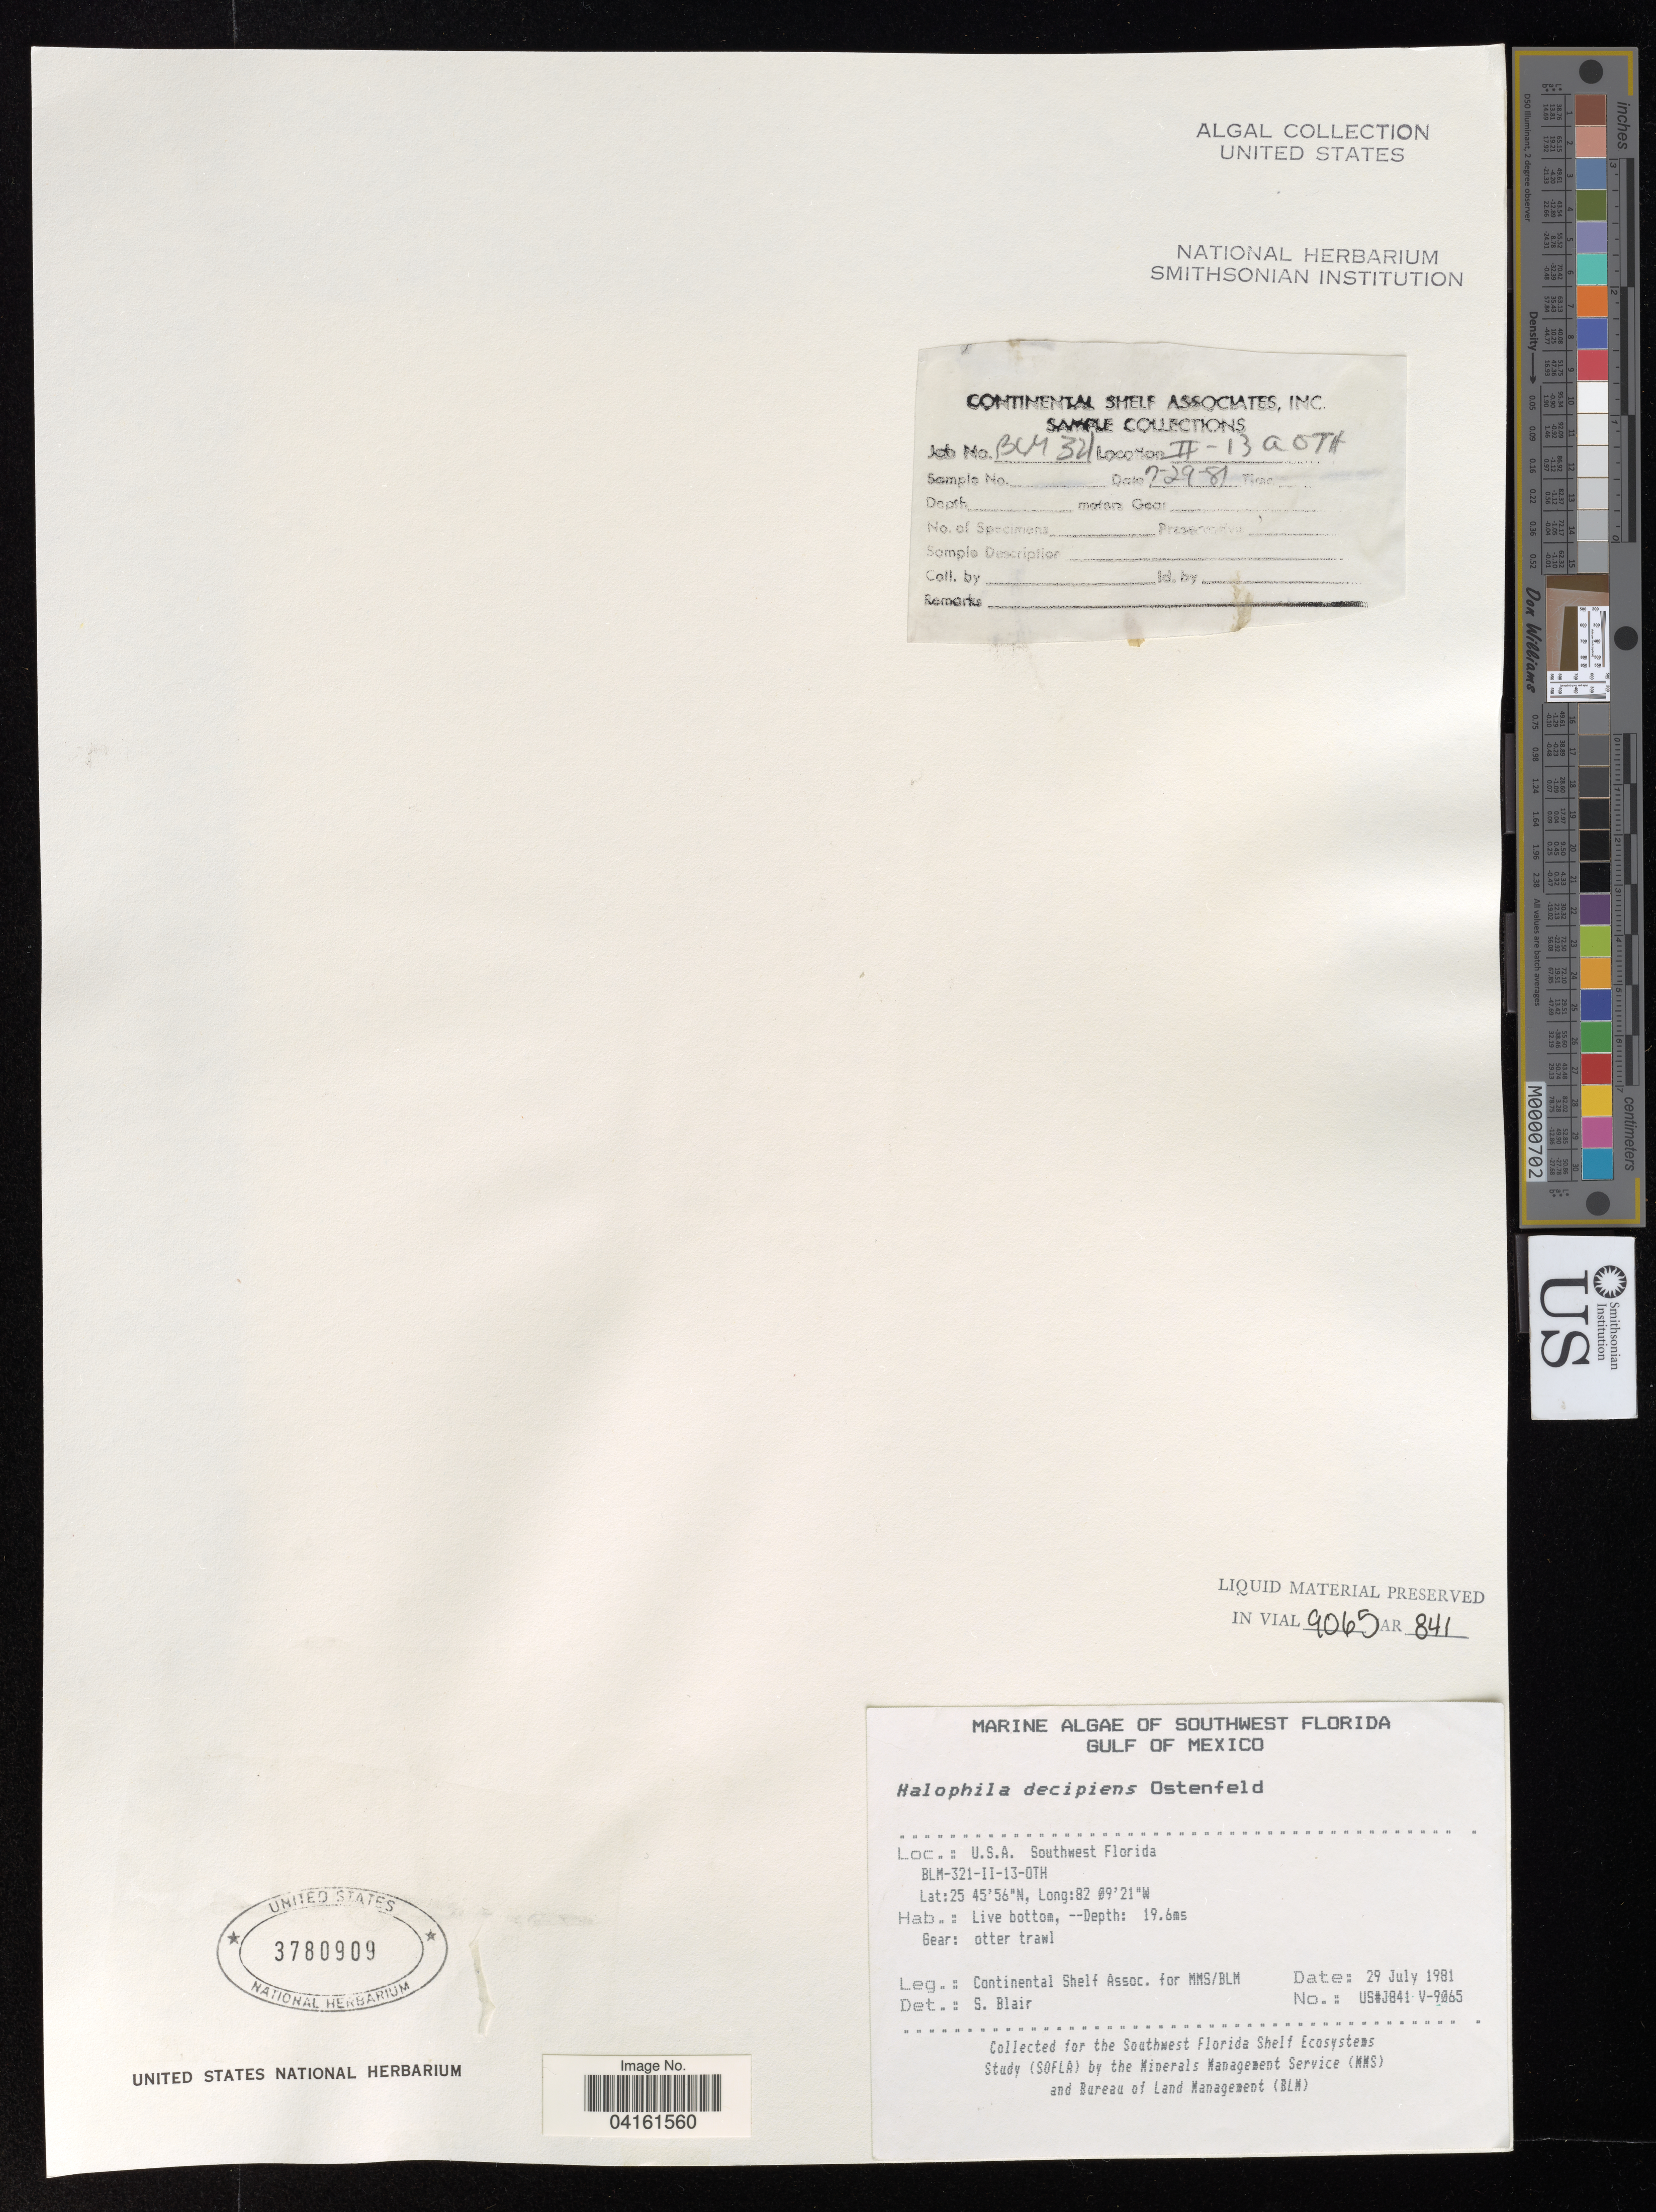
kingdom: Plantae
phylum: Tracheophyta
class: Liliopsida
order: Alismatales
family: Hydrocharitaceae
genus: Halophila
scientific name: Halophila decipiens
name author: Ostenf.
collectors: Continental Shelf Associates for the MMS/BLM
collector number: J841 V-9065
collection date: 1981-07-29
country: United States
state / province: Florida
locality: Southwest Florida Gulf of Mexico. BLM-321-II-13-OTH.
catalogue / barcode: US 3780909